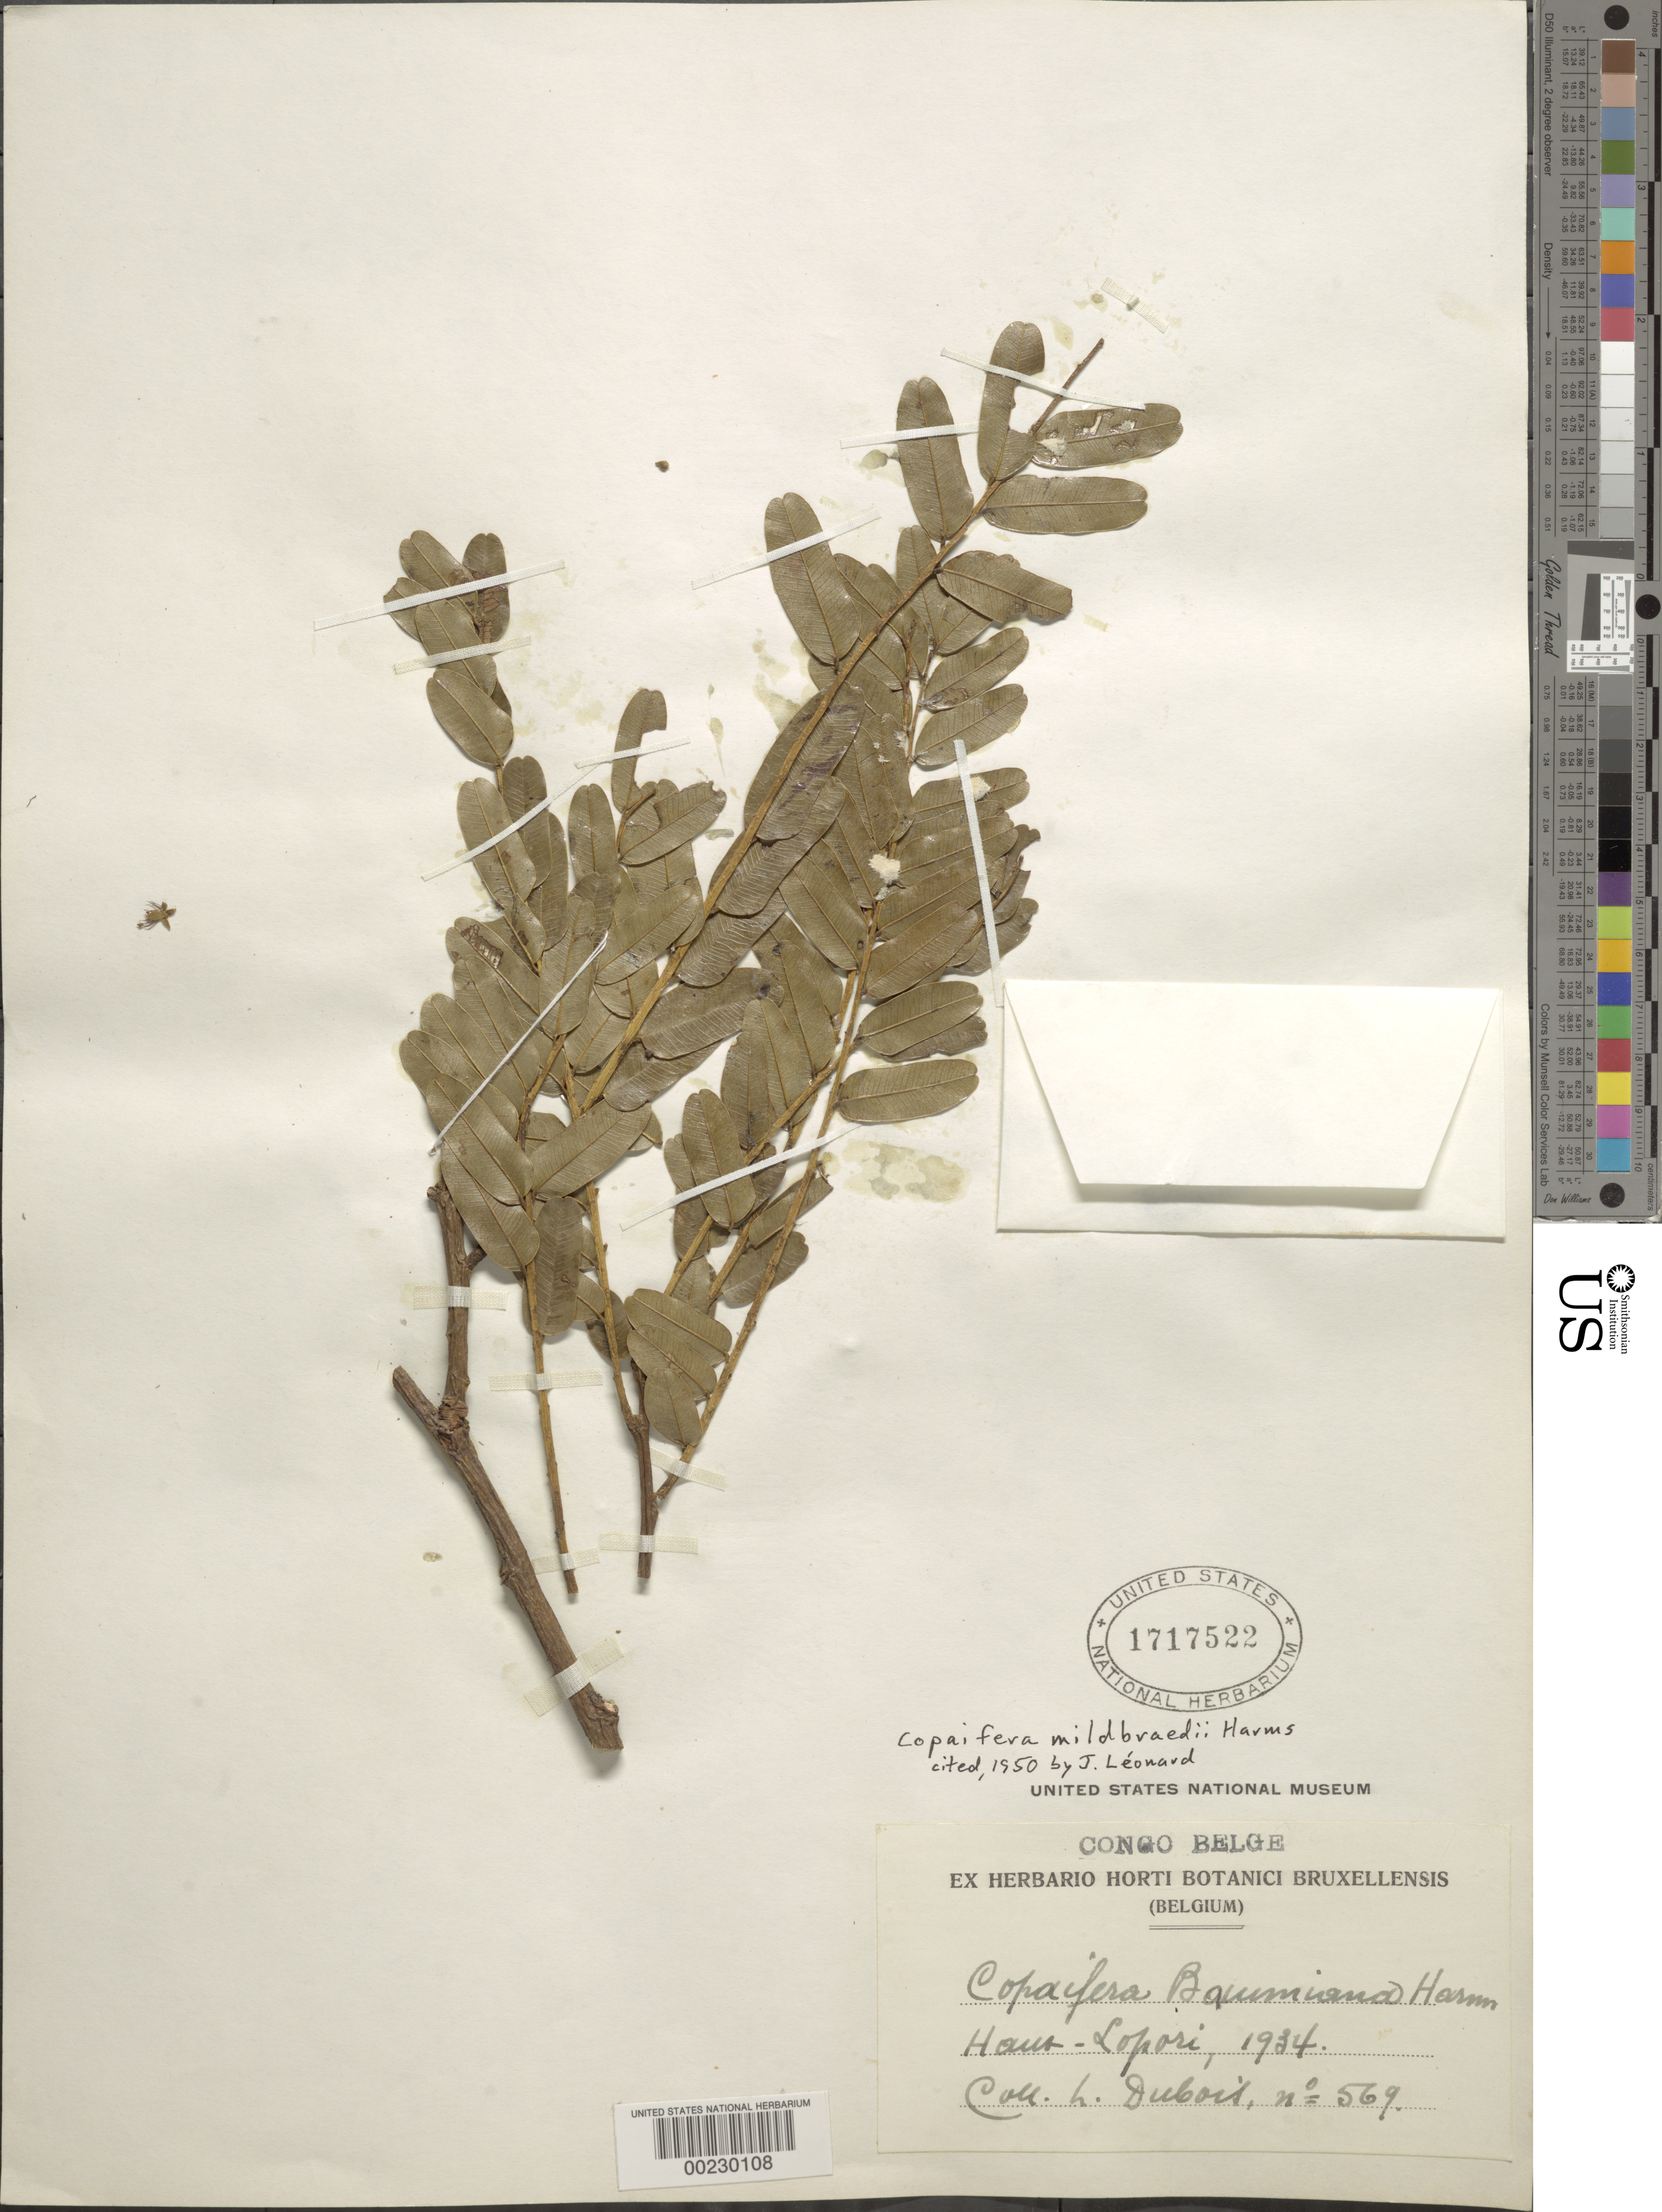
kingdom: Plantae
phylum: Tracheophyta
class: Magnoliopsida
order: Fabales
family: Fabaceae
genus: Copaifera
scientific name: Copaifera mildbraedii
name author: Harms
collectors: L. Dubois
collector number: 569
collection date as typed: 1934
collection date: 1934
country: Congo, Democratic Republic of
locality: Haus-lopori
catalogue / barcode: US 1717522